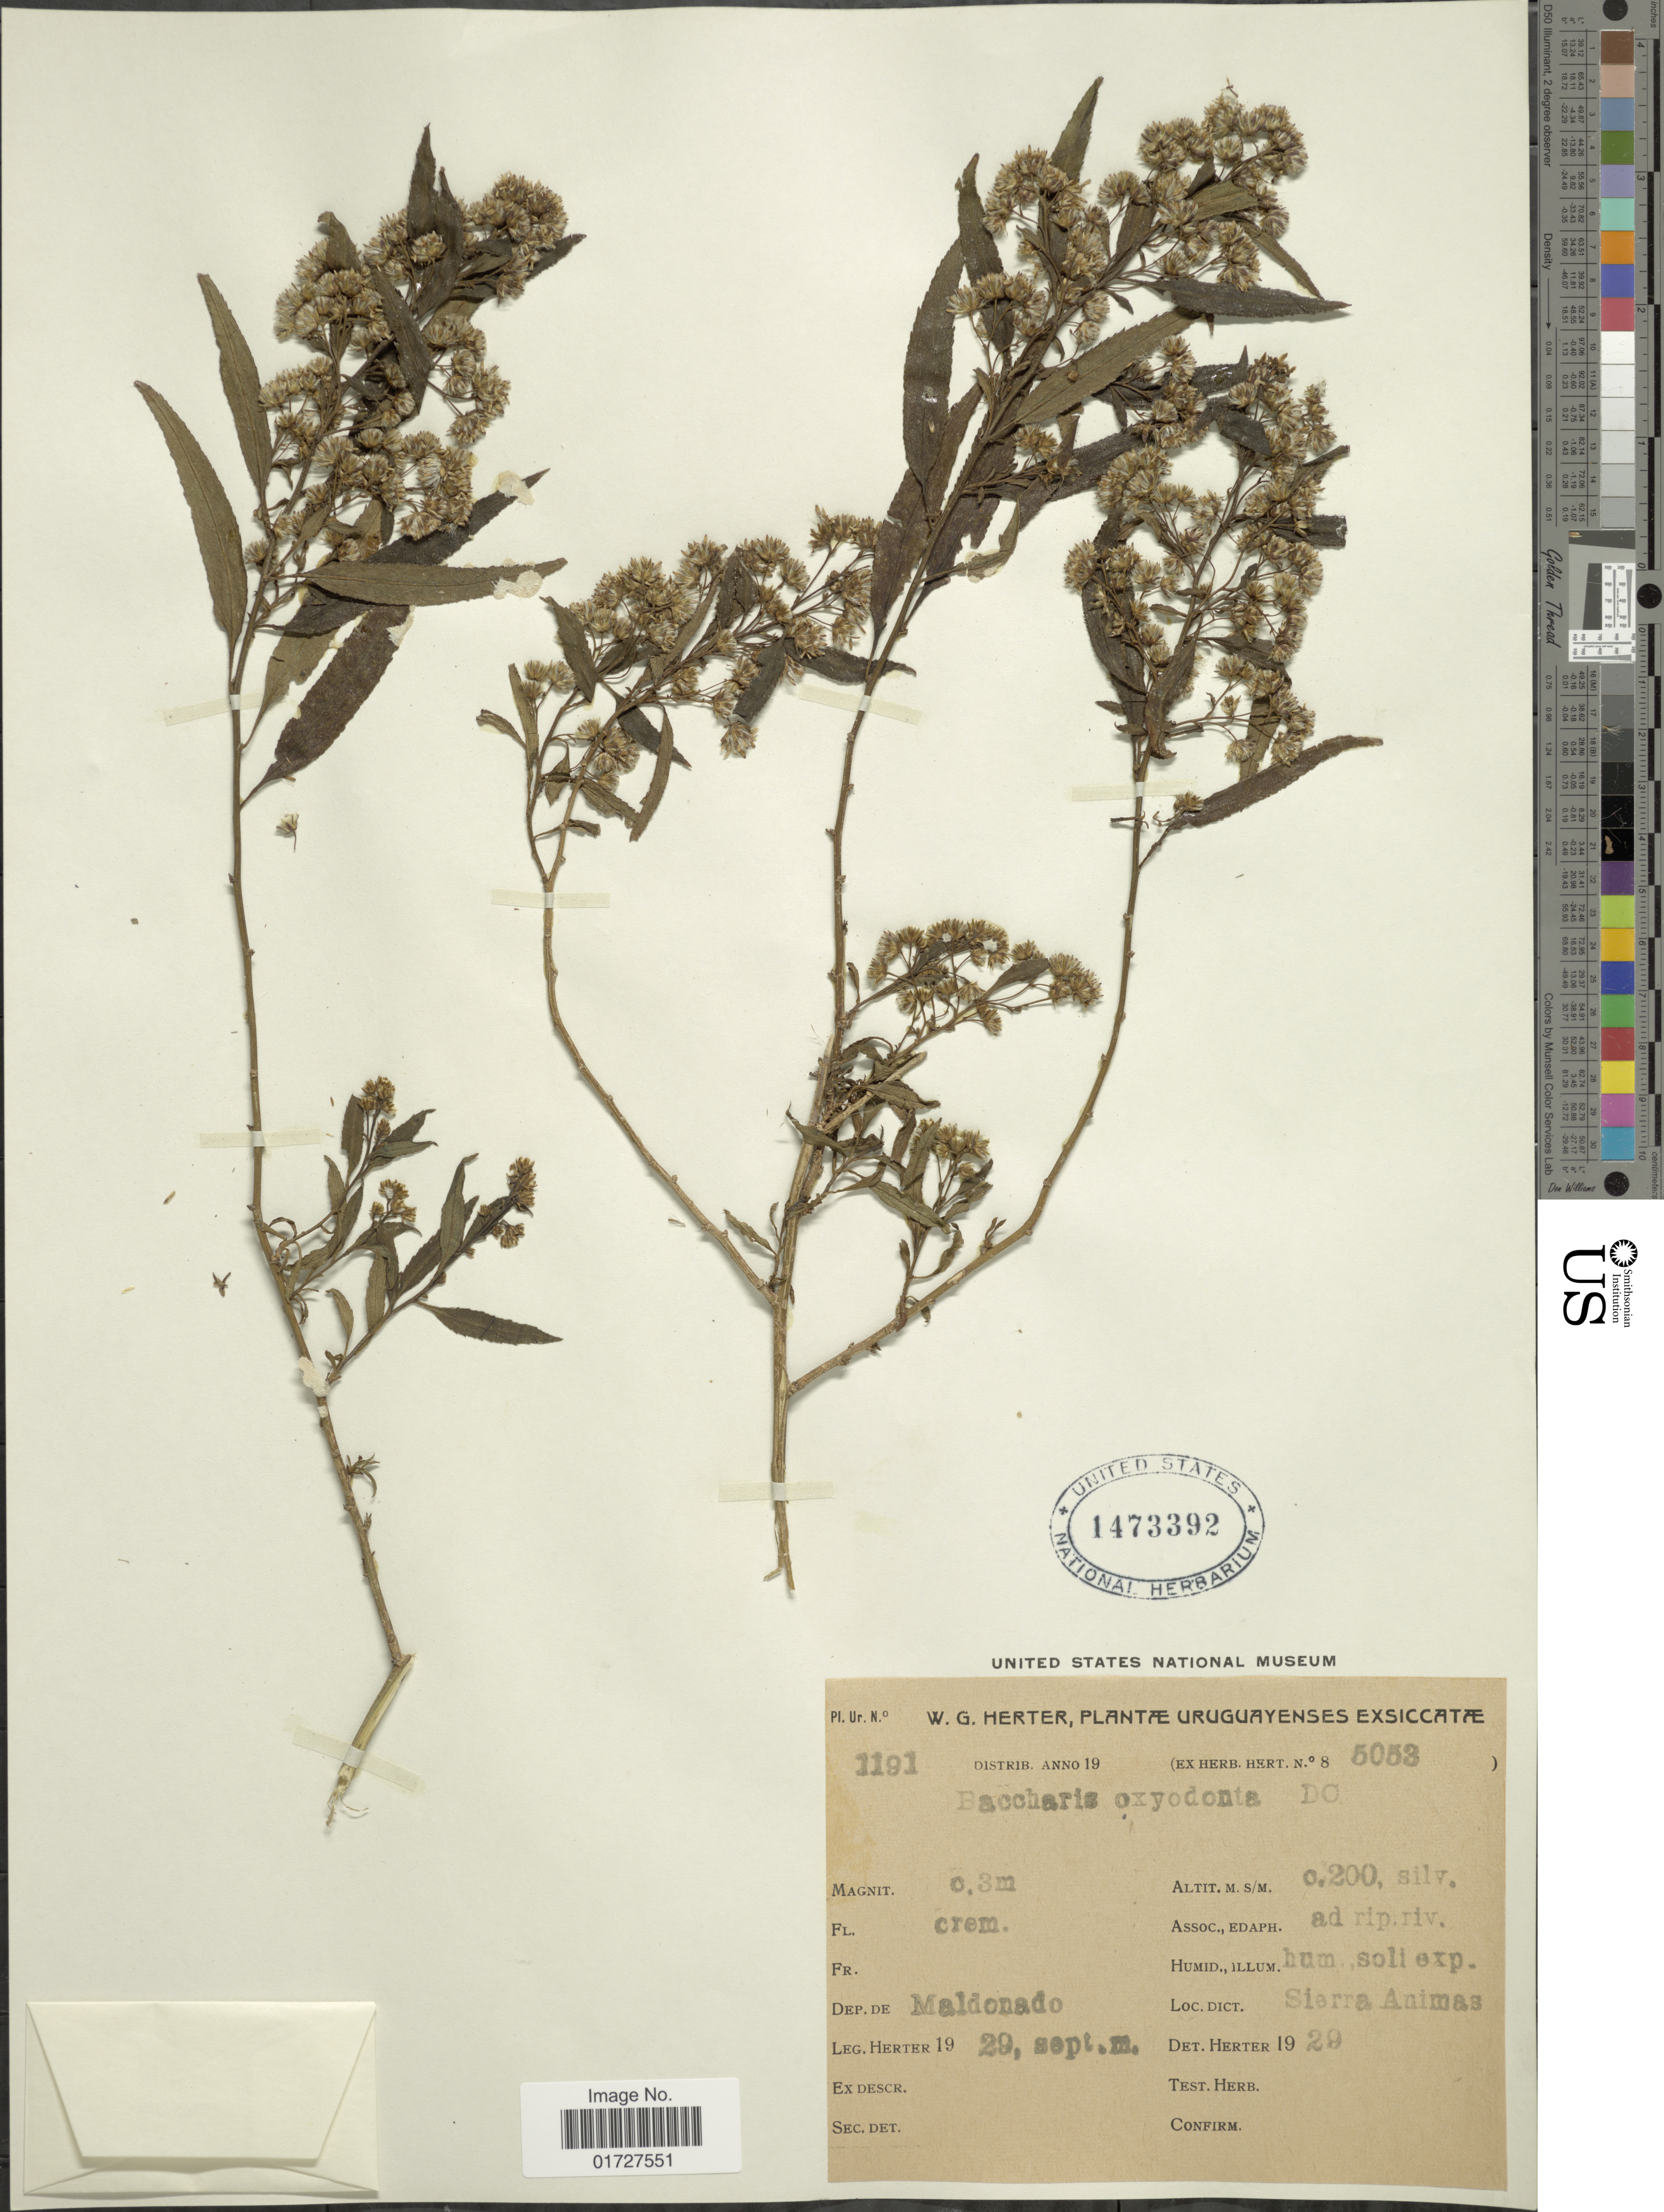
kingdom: Plantae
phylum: Tracheophyta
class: Magnoliopsida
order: Asterales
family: Asteraceae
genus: Baccharis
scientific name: Baccharis oxyodonta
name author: (DC.) Baker in Mart.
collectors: W. G. Herter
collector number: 5053?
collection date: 1929-09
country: Uruguay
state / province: Maldonado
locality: Sierra Animas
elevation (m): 200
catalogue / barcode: US 1473392